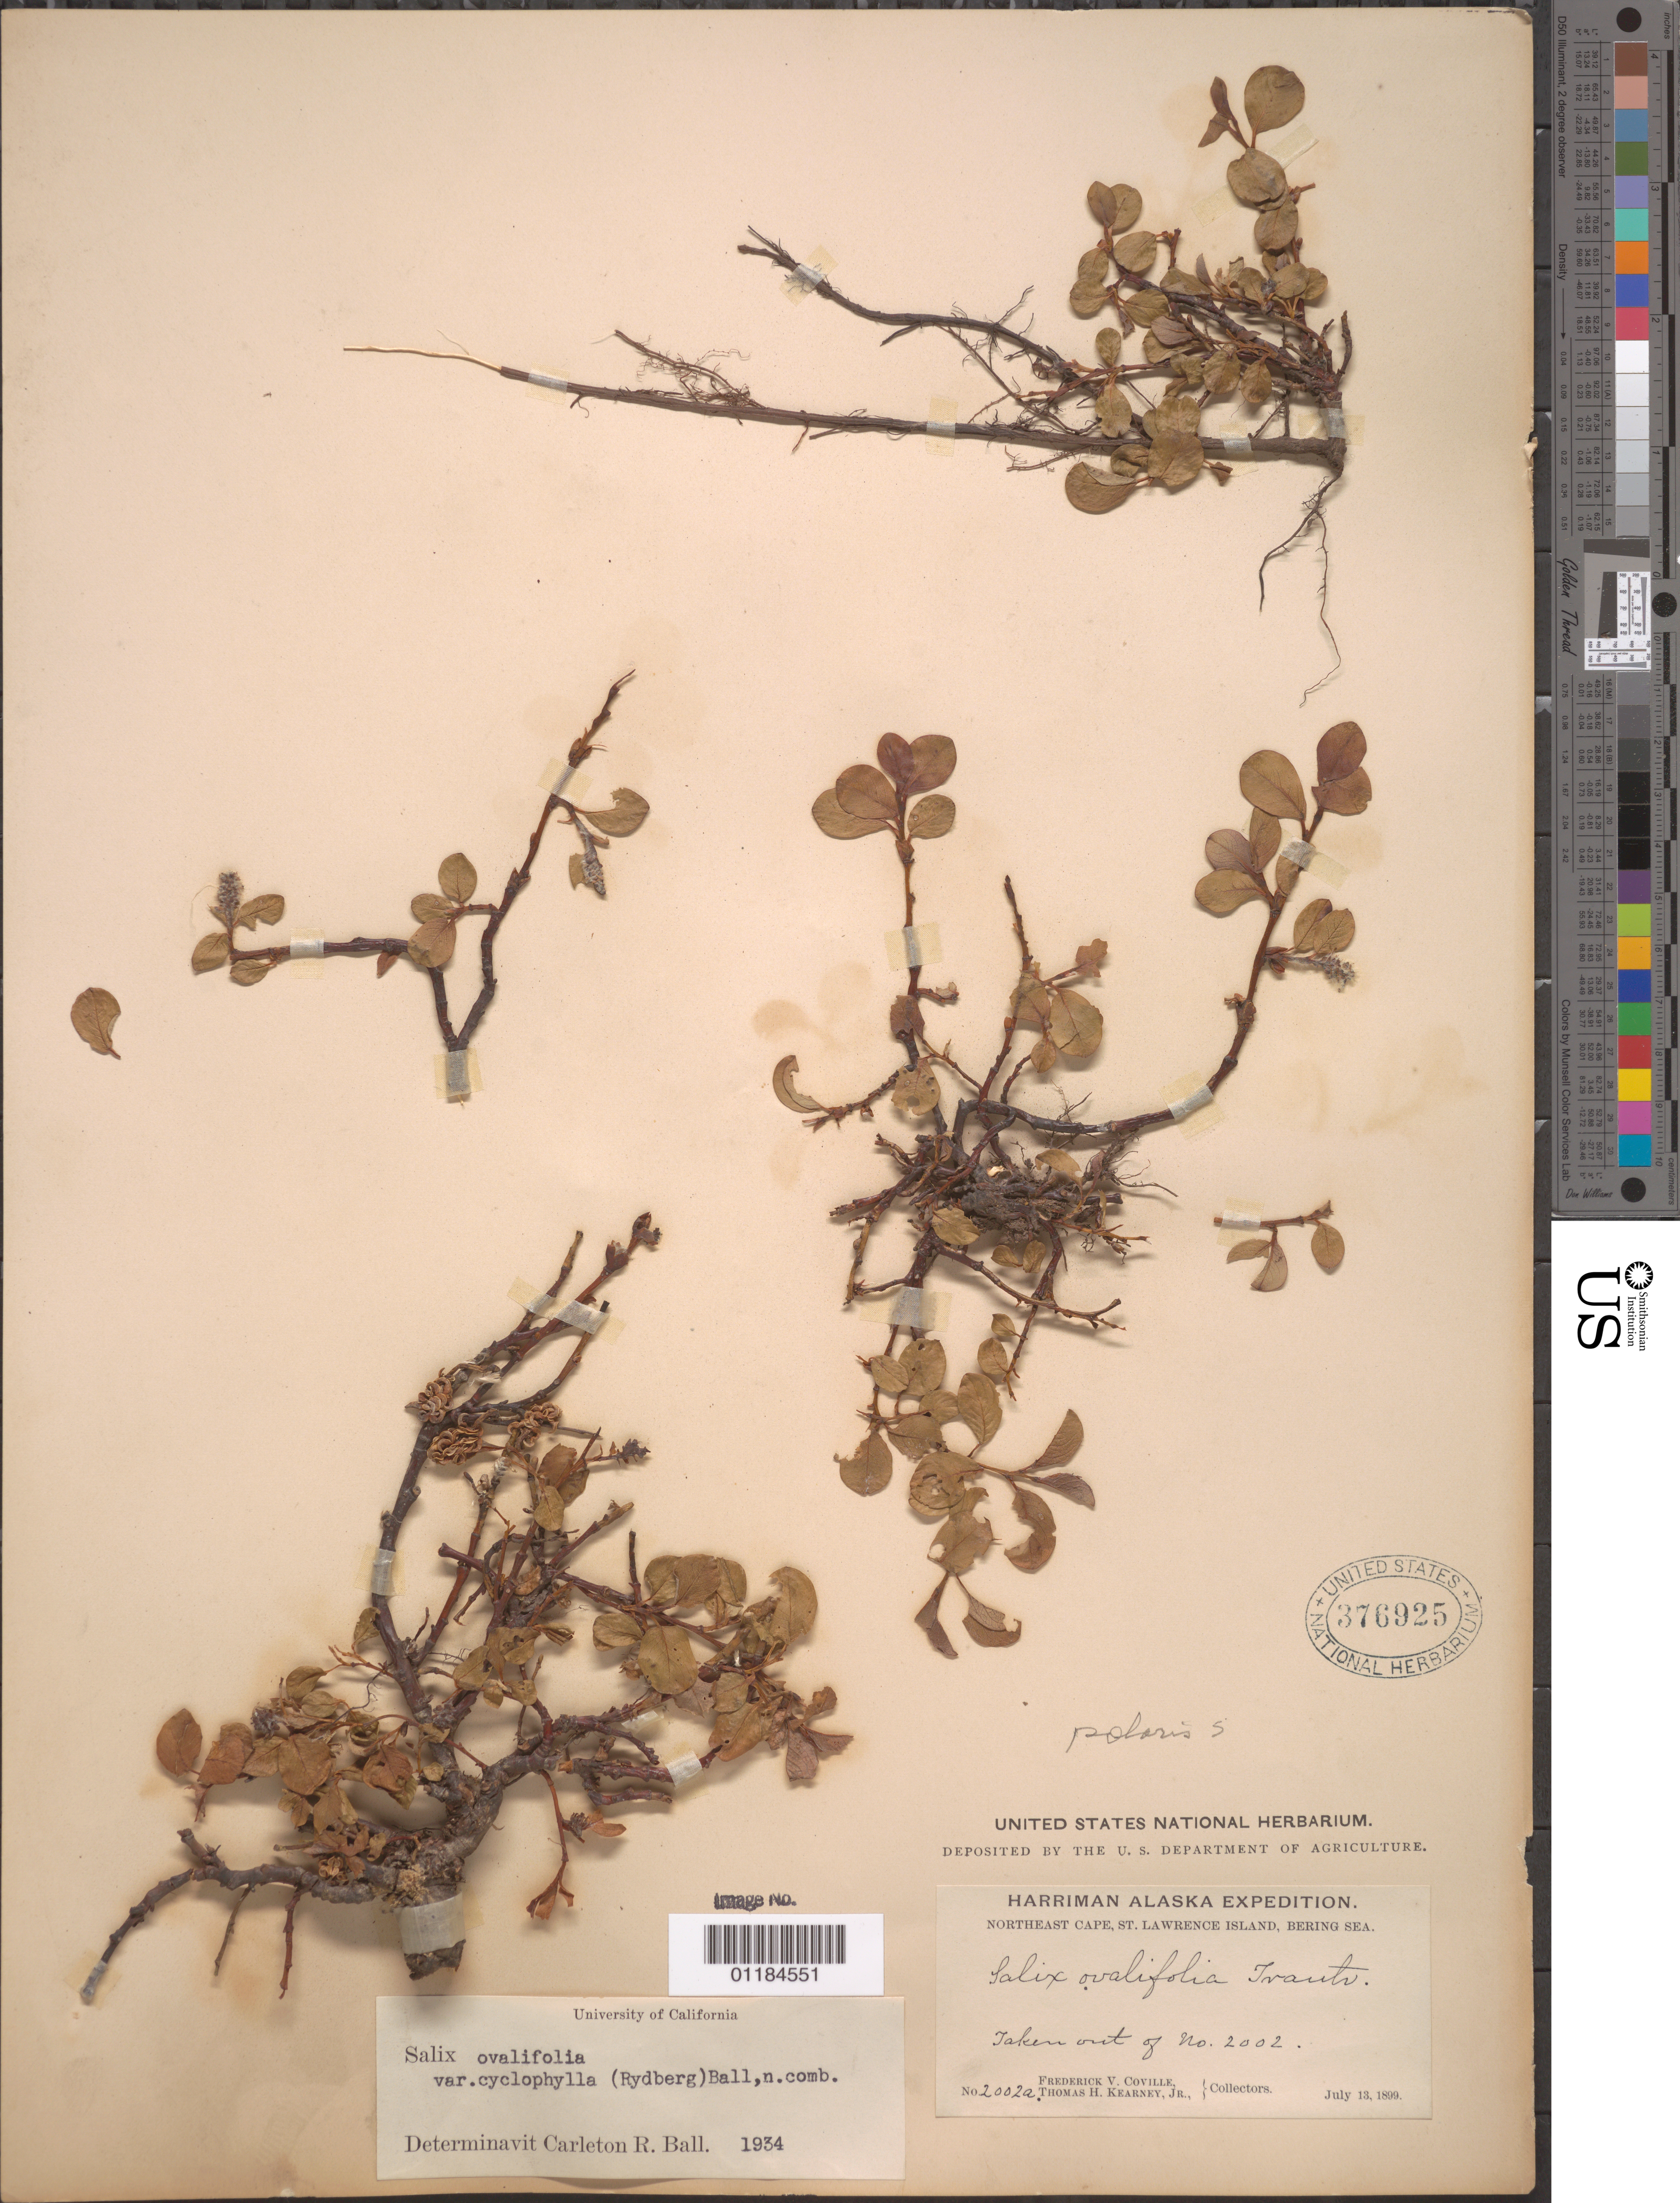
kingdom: Plantae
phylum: Tracheophyta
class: Magnoliopsida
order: Malpighiales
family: Salicaceae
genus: Salix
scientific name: Salix ovalifolia var. cyclophylla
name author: (Rydb.) C.R. Ball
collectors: F. V. Coville & T. H. Kearney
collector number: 2002a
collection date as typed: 13 Jul 1899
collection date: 1899-07-13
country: United States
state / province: Alaska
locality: Northeast Cape, St. Lawrence Island, Bering Sea.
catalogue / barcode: US 376925